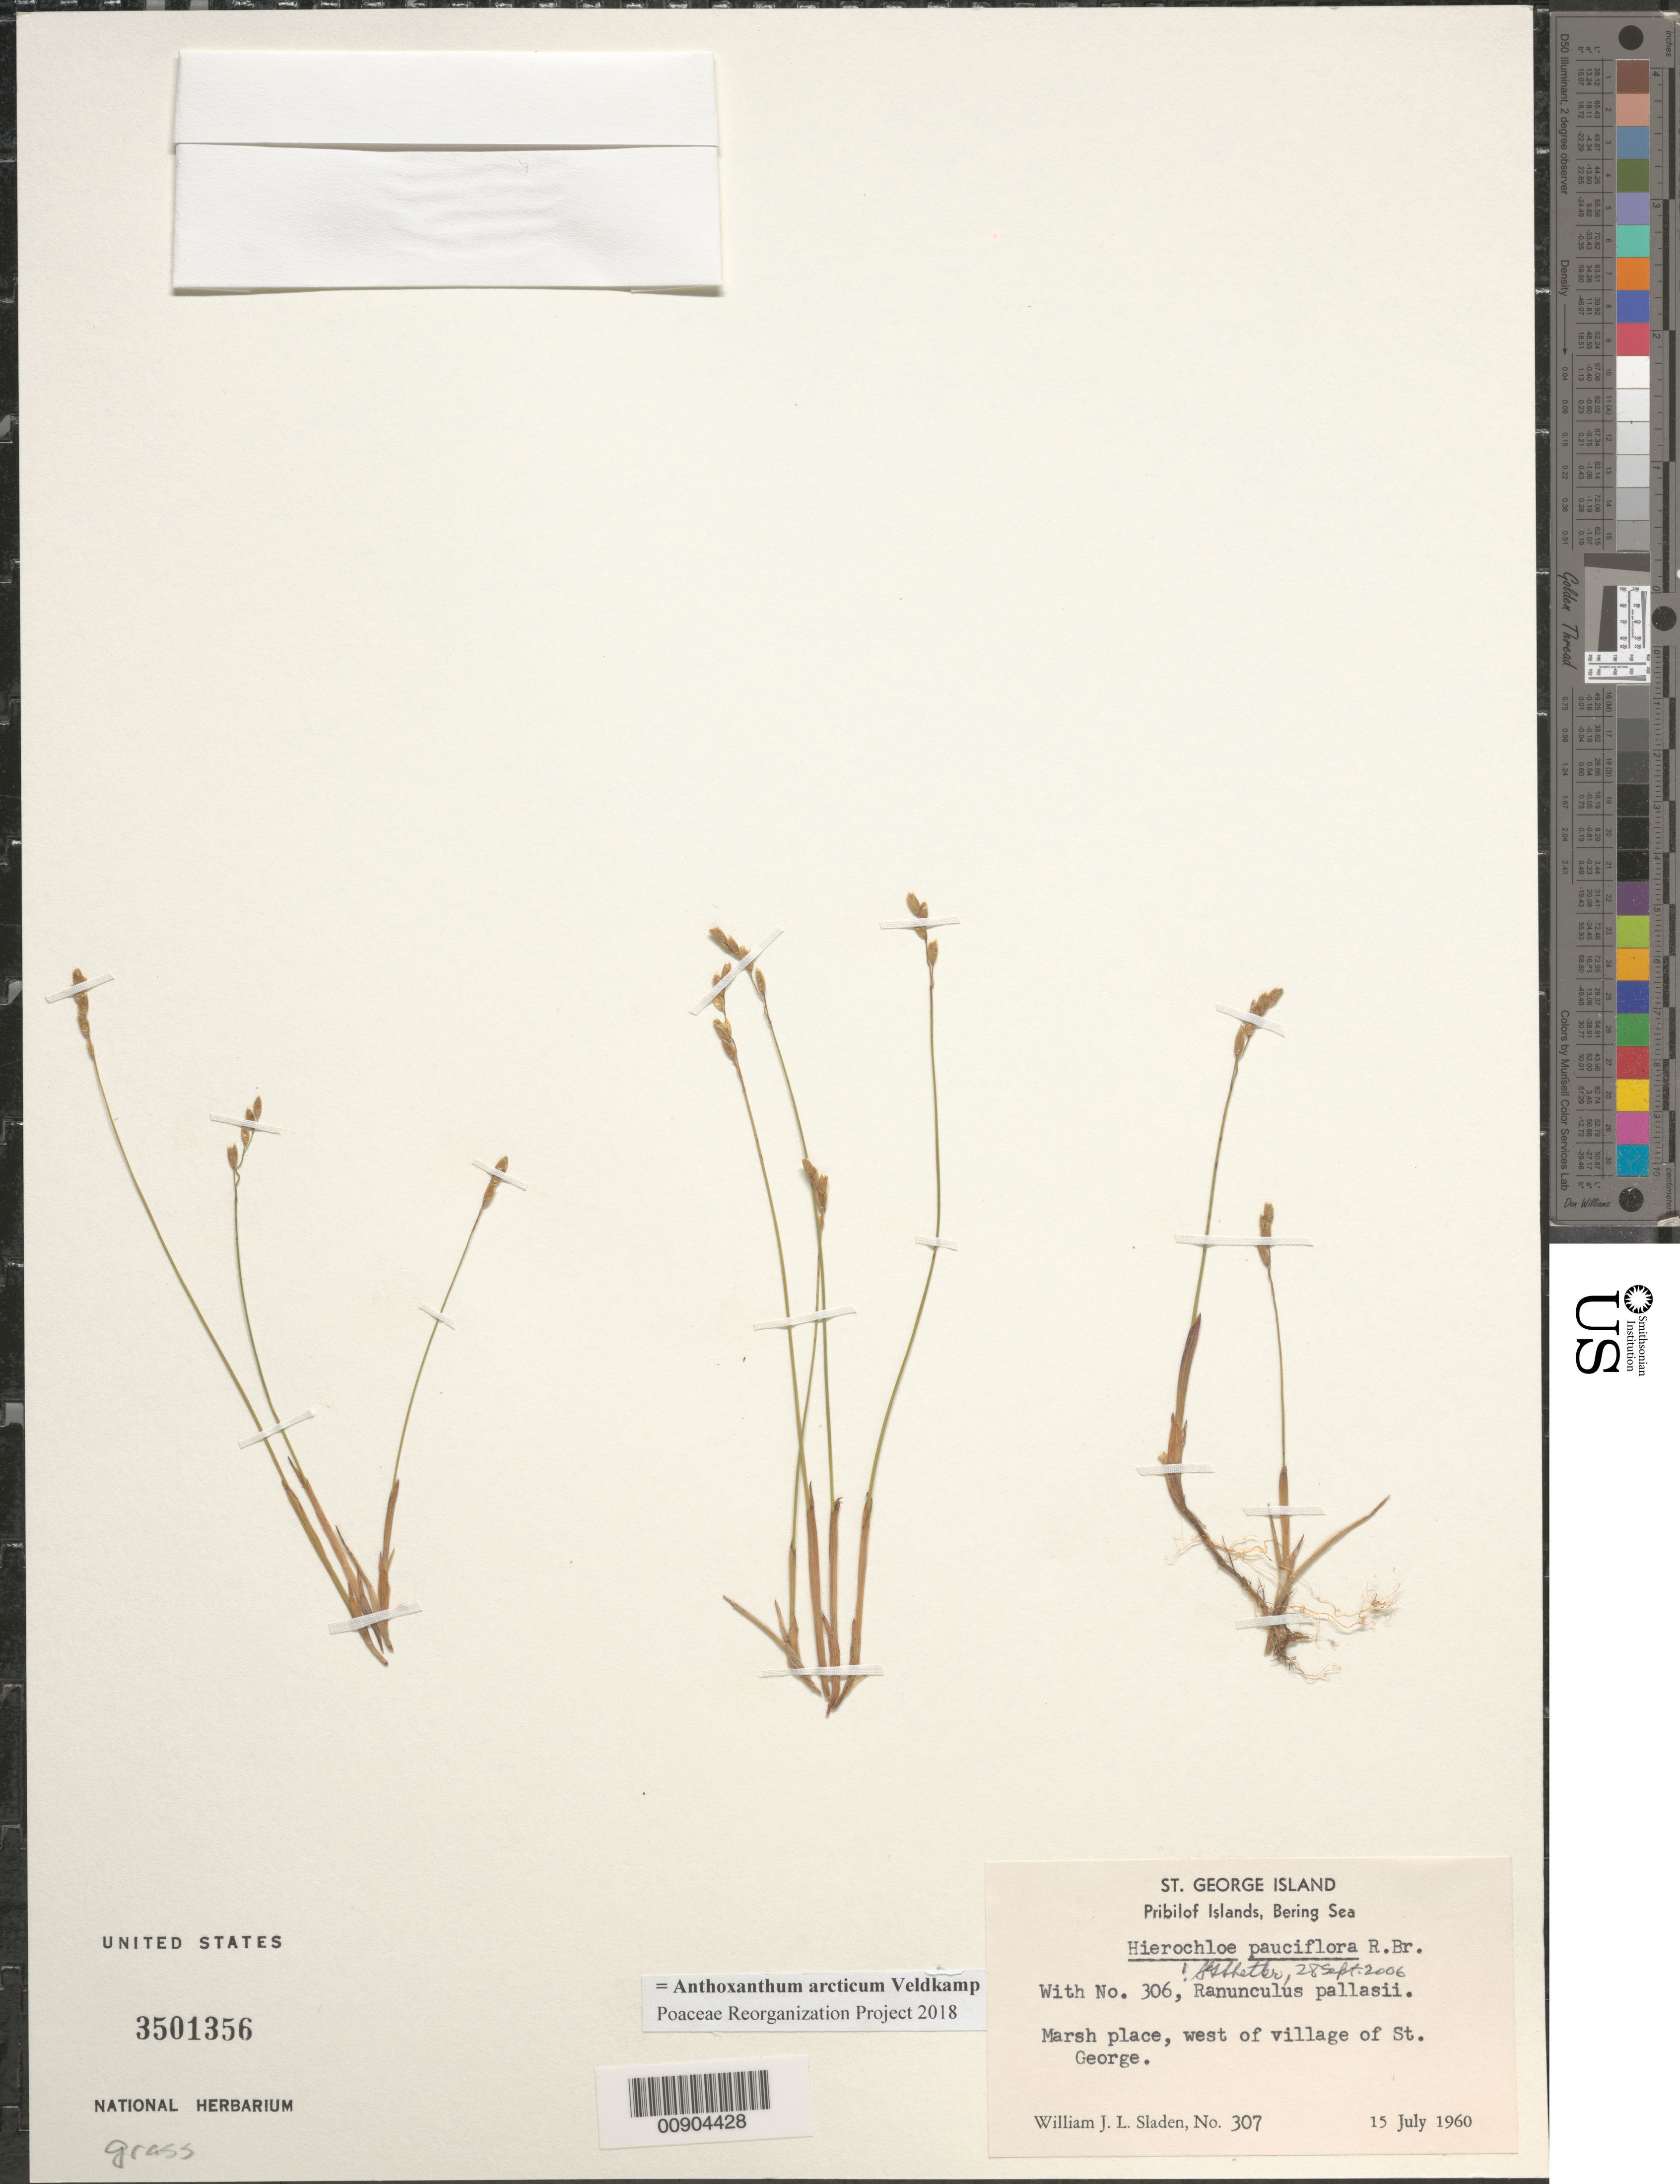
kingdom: Plantae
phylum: Tracheophyta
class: Liliopsida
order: Poales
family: Poaceae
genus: Anthoxanthum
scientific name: Anthoxanthum arcticum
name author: Veldkamp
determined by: Poaceae Reorganization Project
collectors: W. Sladen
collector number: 307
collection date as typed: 15 Jul 1960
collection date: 1960-07-15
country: United States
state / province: Alaska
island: St. George Island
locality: St. George Island. West of village of St. George., Bering Sea, Pribilof Islands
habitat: Marsh place. With No. 306, Ranunculus pallasii.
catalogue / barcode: US 3501356